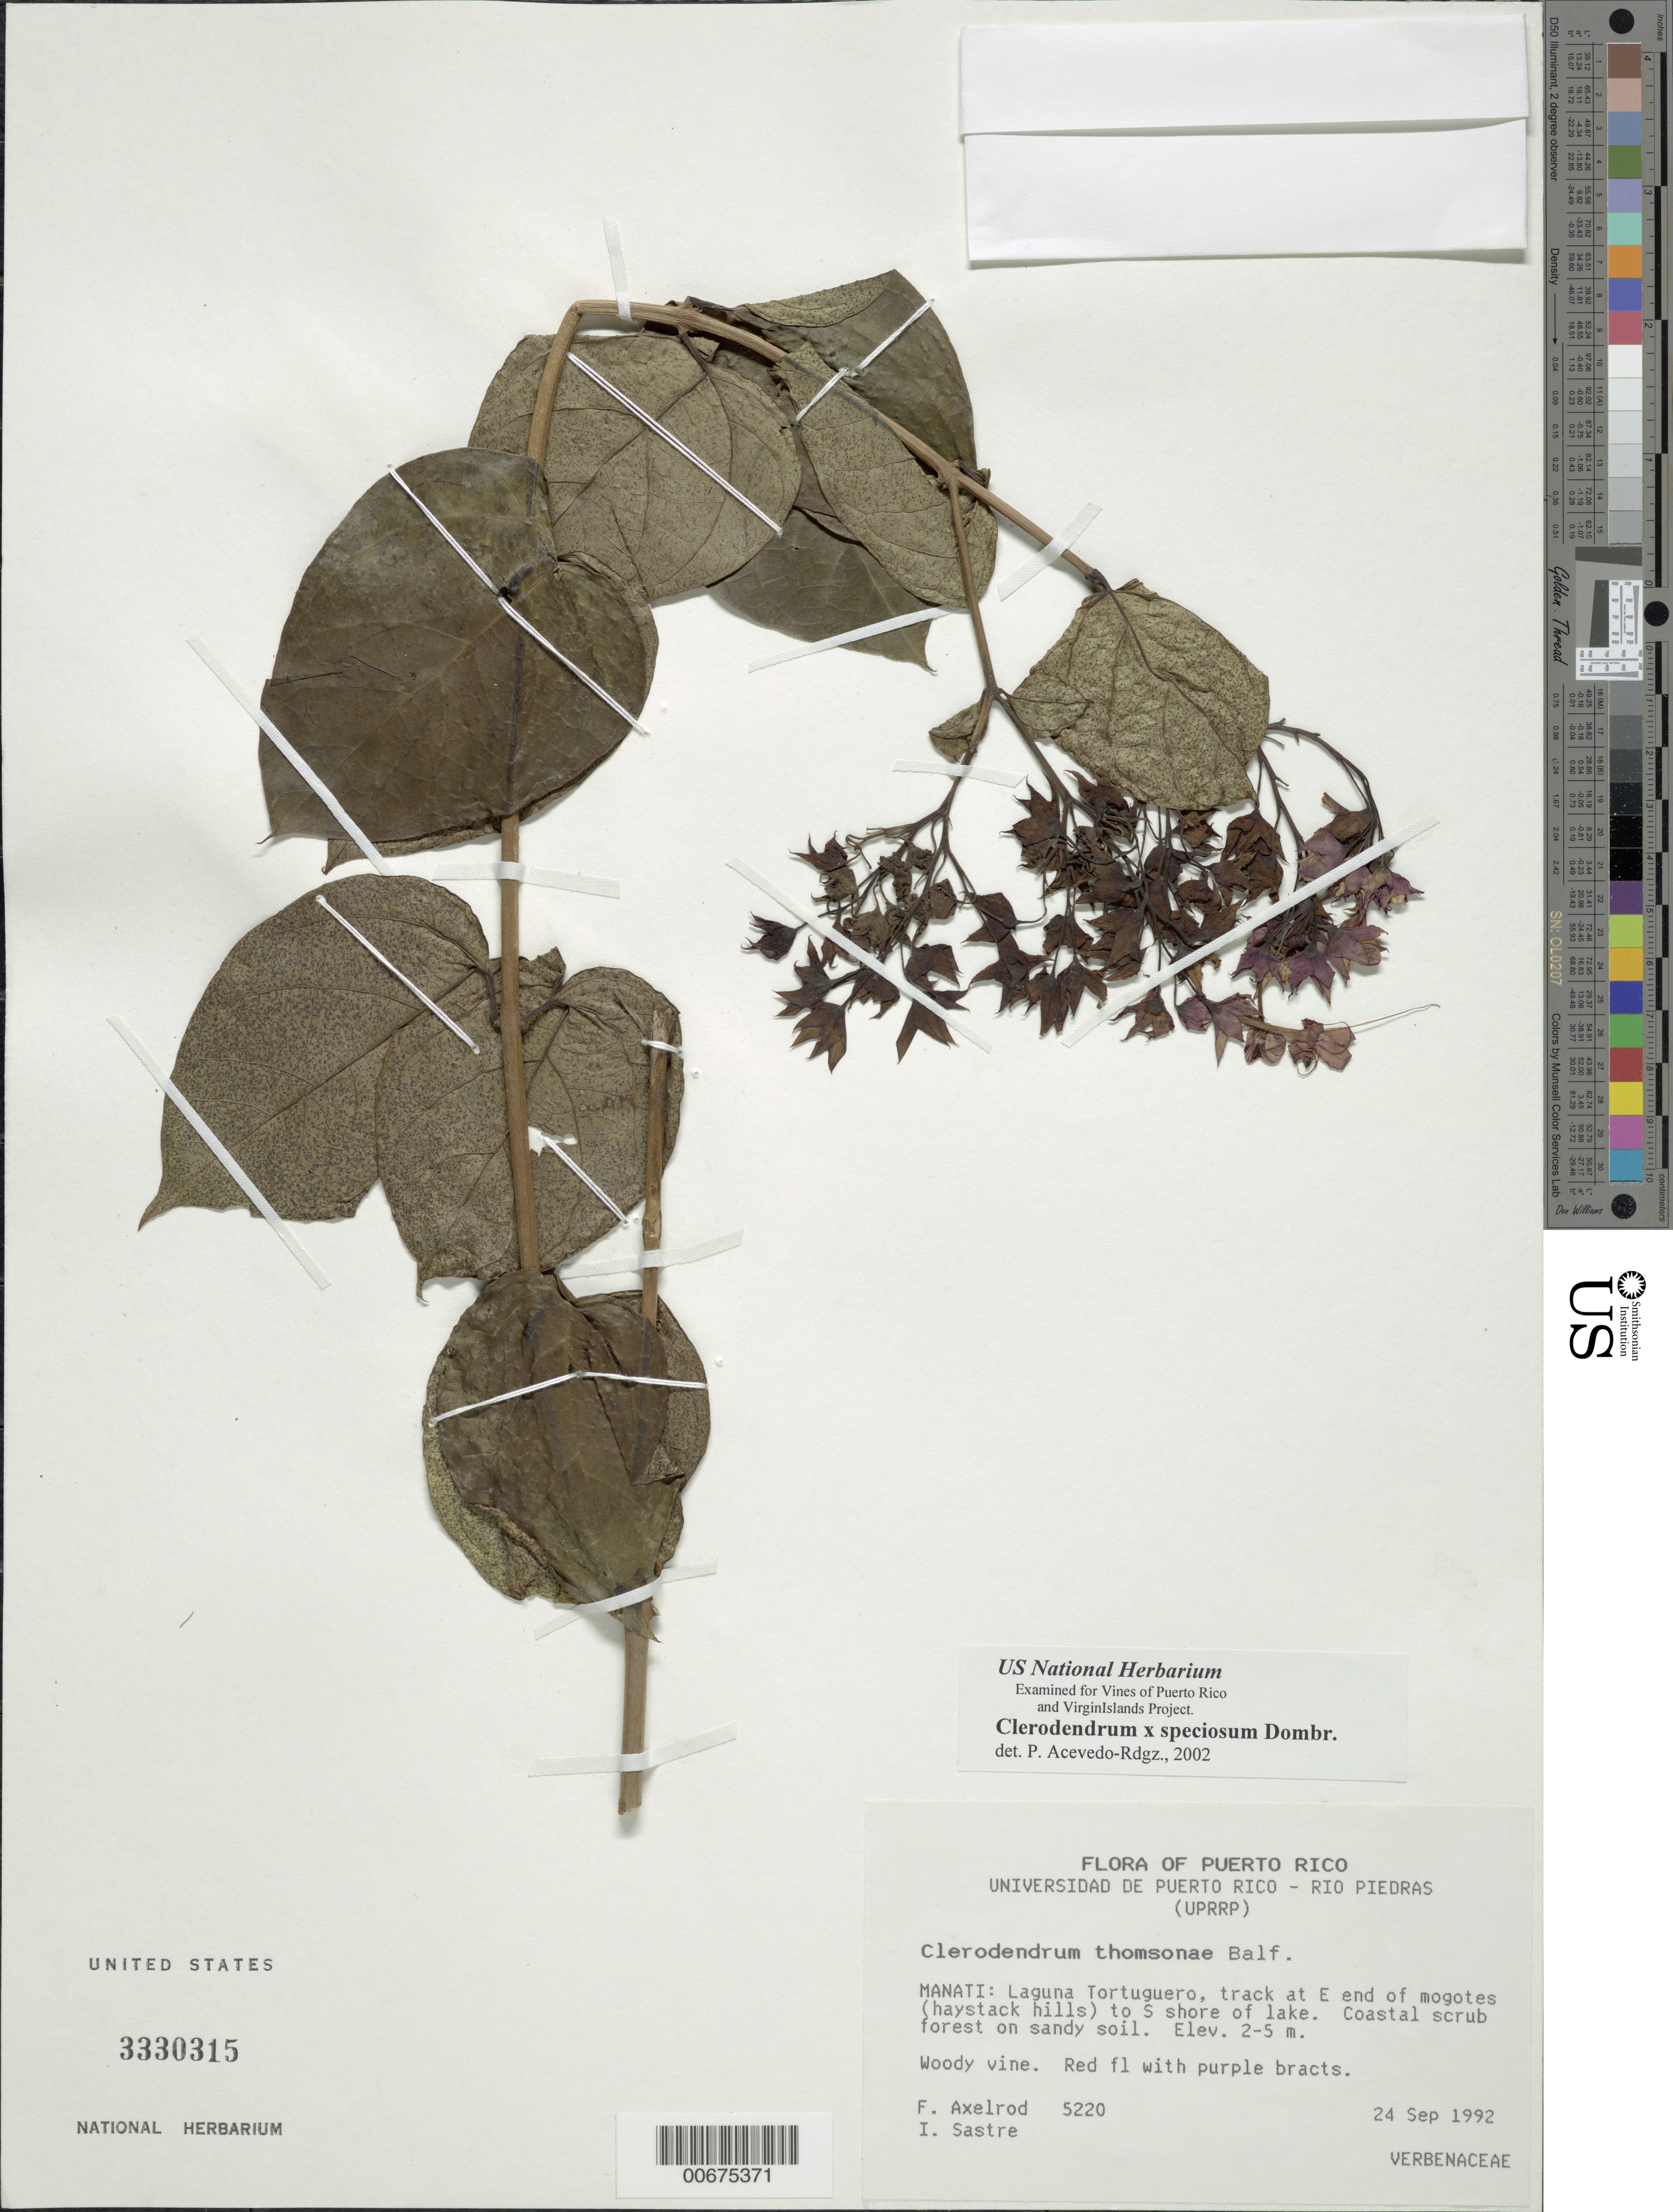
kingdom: Plantae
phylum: Tracheophyta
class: Magnoliopsida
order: Lamiales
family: Lamiaceae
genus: Clerodendrum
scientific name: Clerodendrum x speciosum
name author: Dombrain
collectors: F. Axelrod & I. Sastre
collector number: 5220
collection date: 1992-09-24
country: Puerto Rico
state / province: Manati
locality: Laguna Tortuguero, track at E end of mogotes (haystack hills) to S shore of lake.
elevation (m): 2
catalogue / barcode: US 3330315